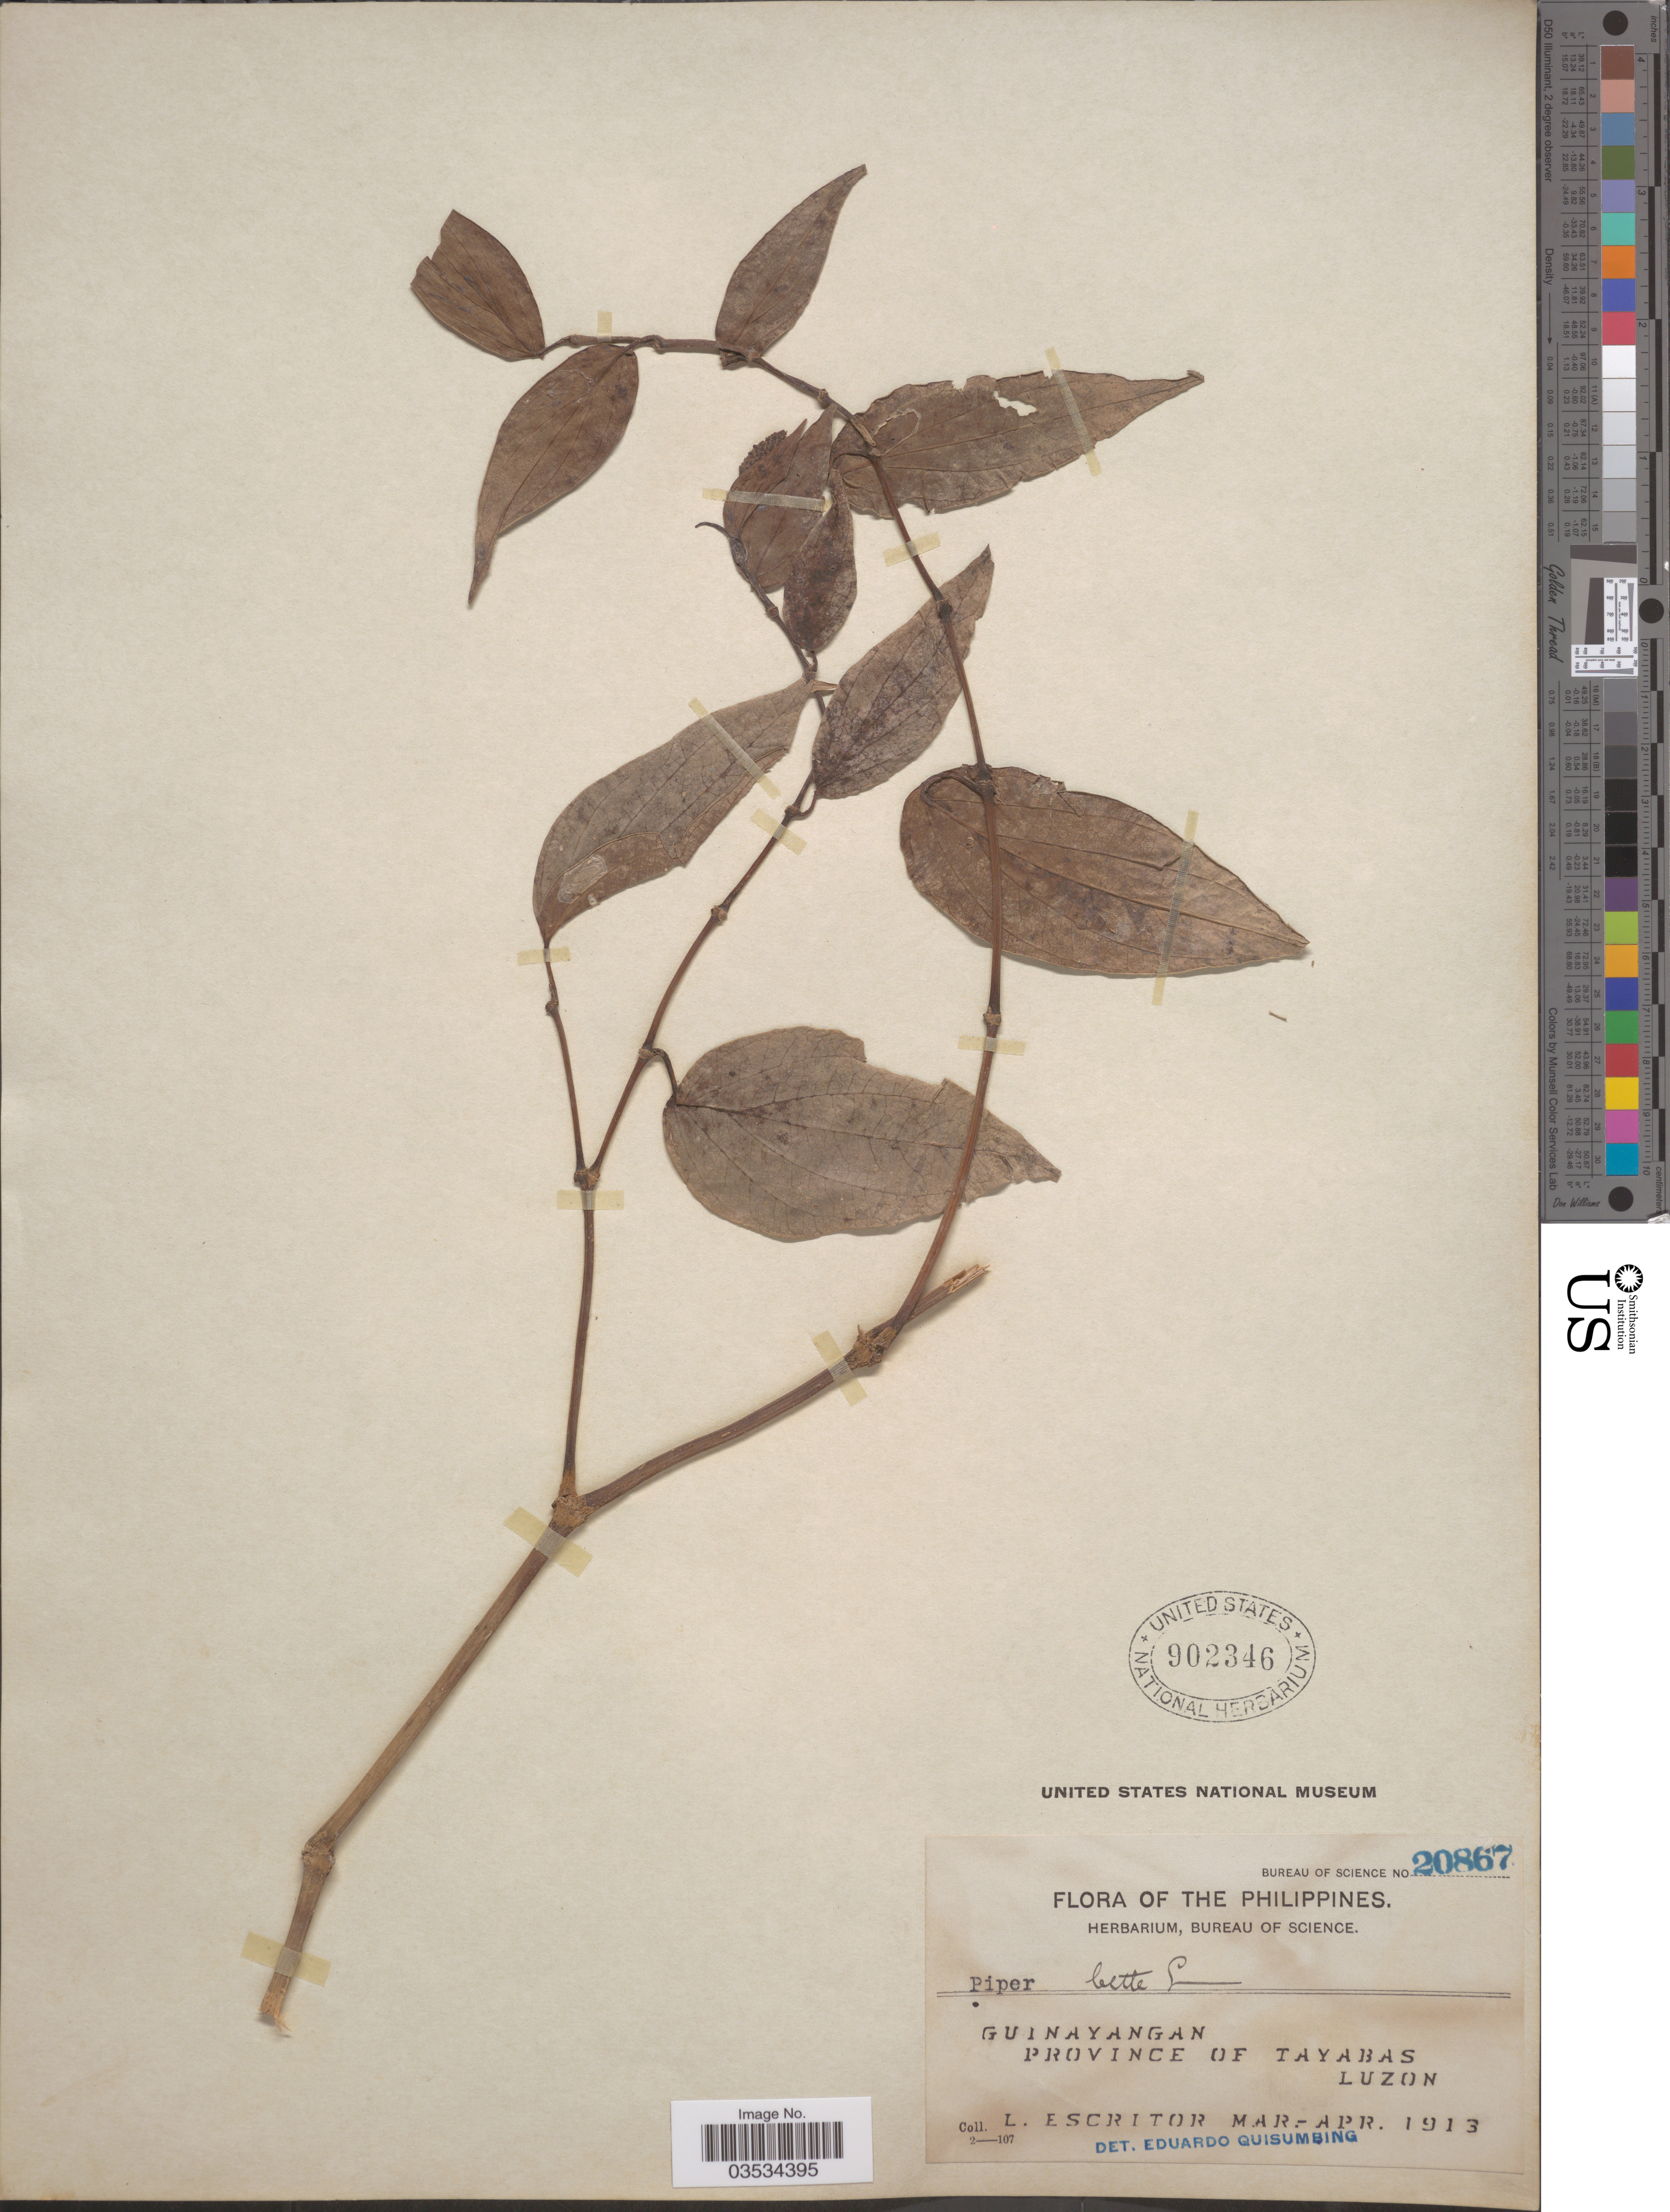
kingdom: Plantae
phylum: Tracheophyta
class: Magnoliopsida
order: Piperales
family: Piperaceae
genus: Piper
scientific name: Piper betle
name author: L.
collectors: L. Escritor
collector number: Bureau of Science 20867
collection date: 1913-03/1913-04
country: Philippines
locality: Guinayangan. Province of Tayabas. Luzon.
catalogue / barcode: US 902346